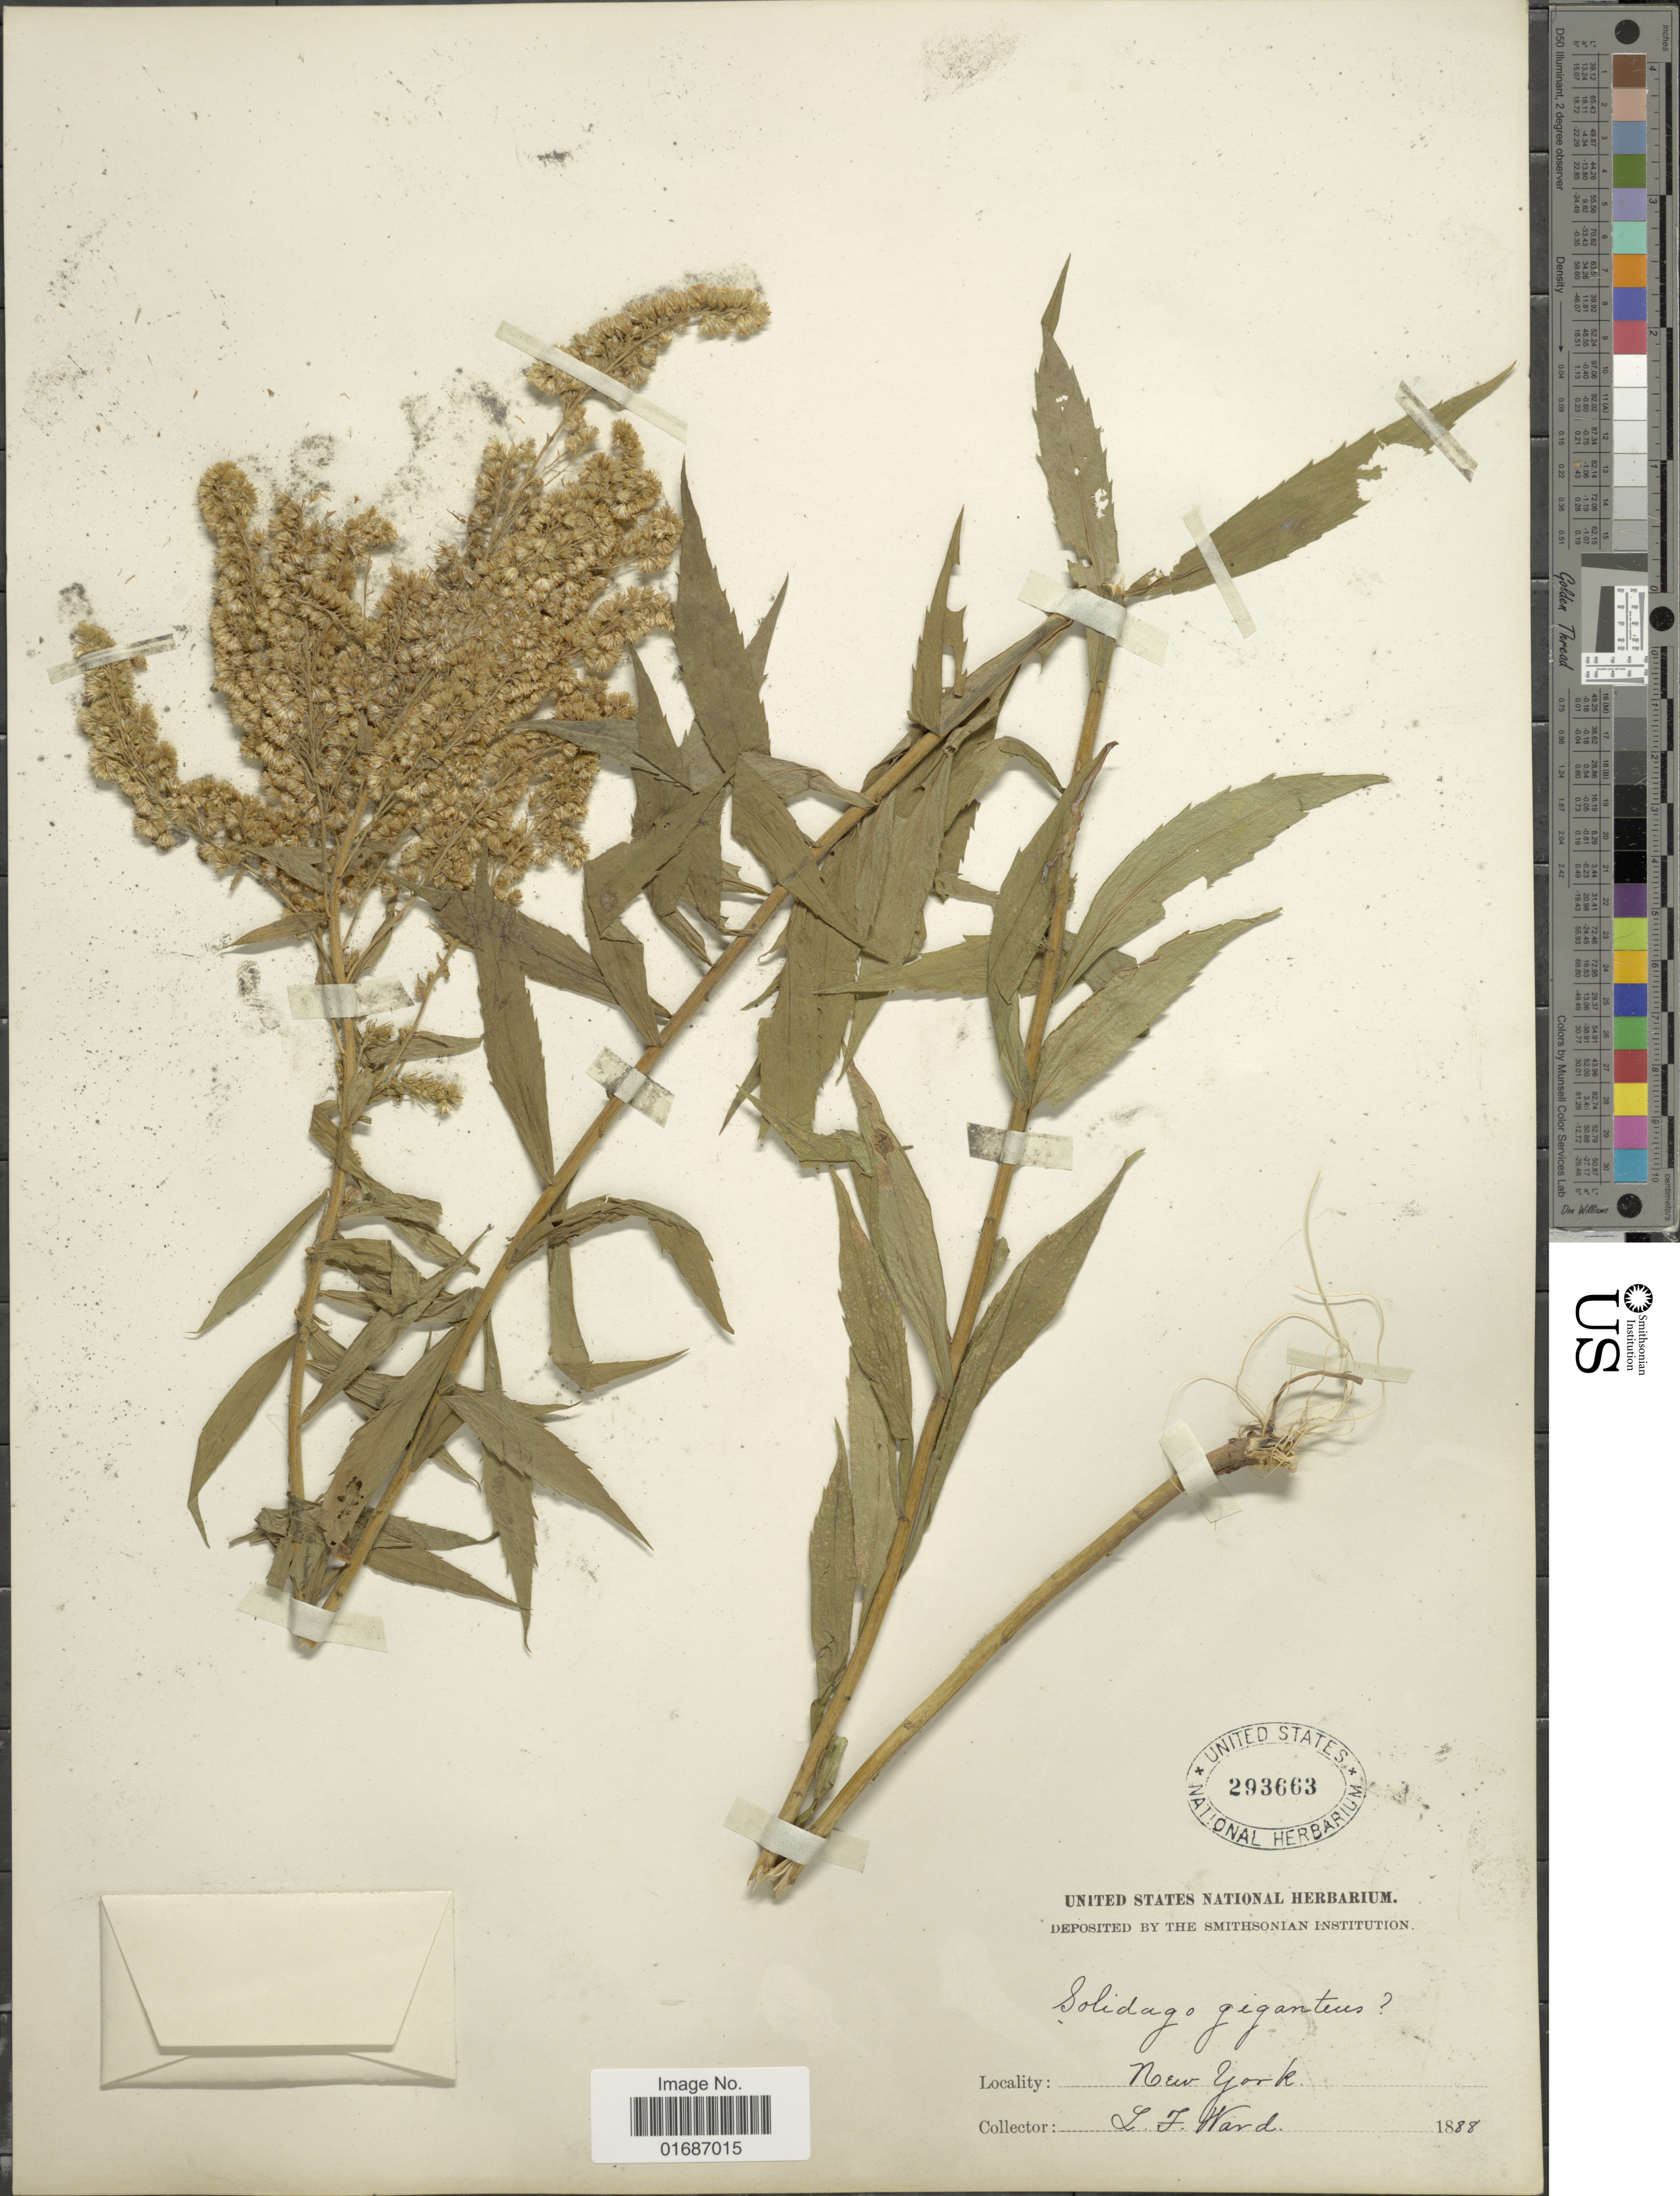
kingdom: Plantae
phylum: Tracheophyta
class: Magnoliopsida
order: Asterales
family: Asteraceae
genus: Solidago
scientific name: Solidago gigantea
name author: Aiton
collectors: L. Ward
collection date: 1888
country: United States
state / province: New York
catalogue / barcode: US 293663